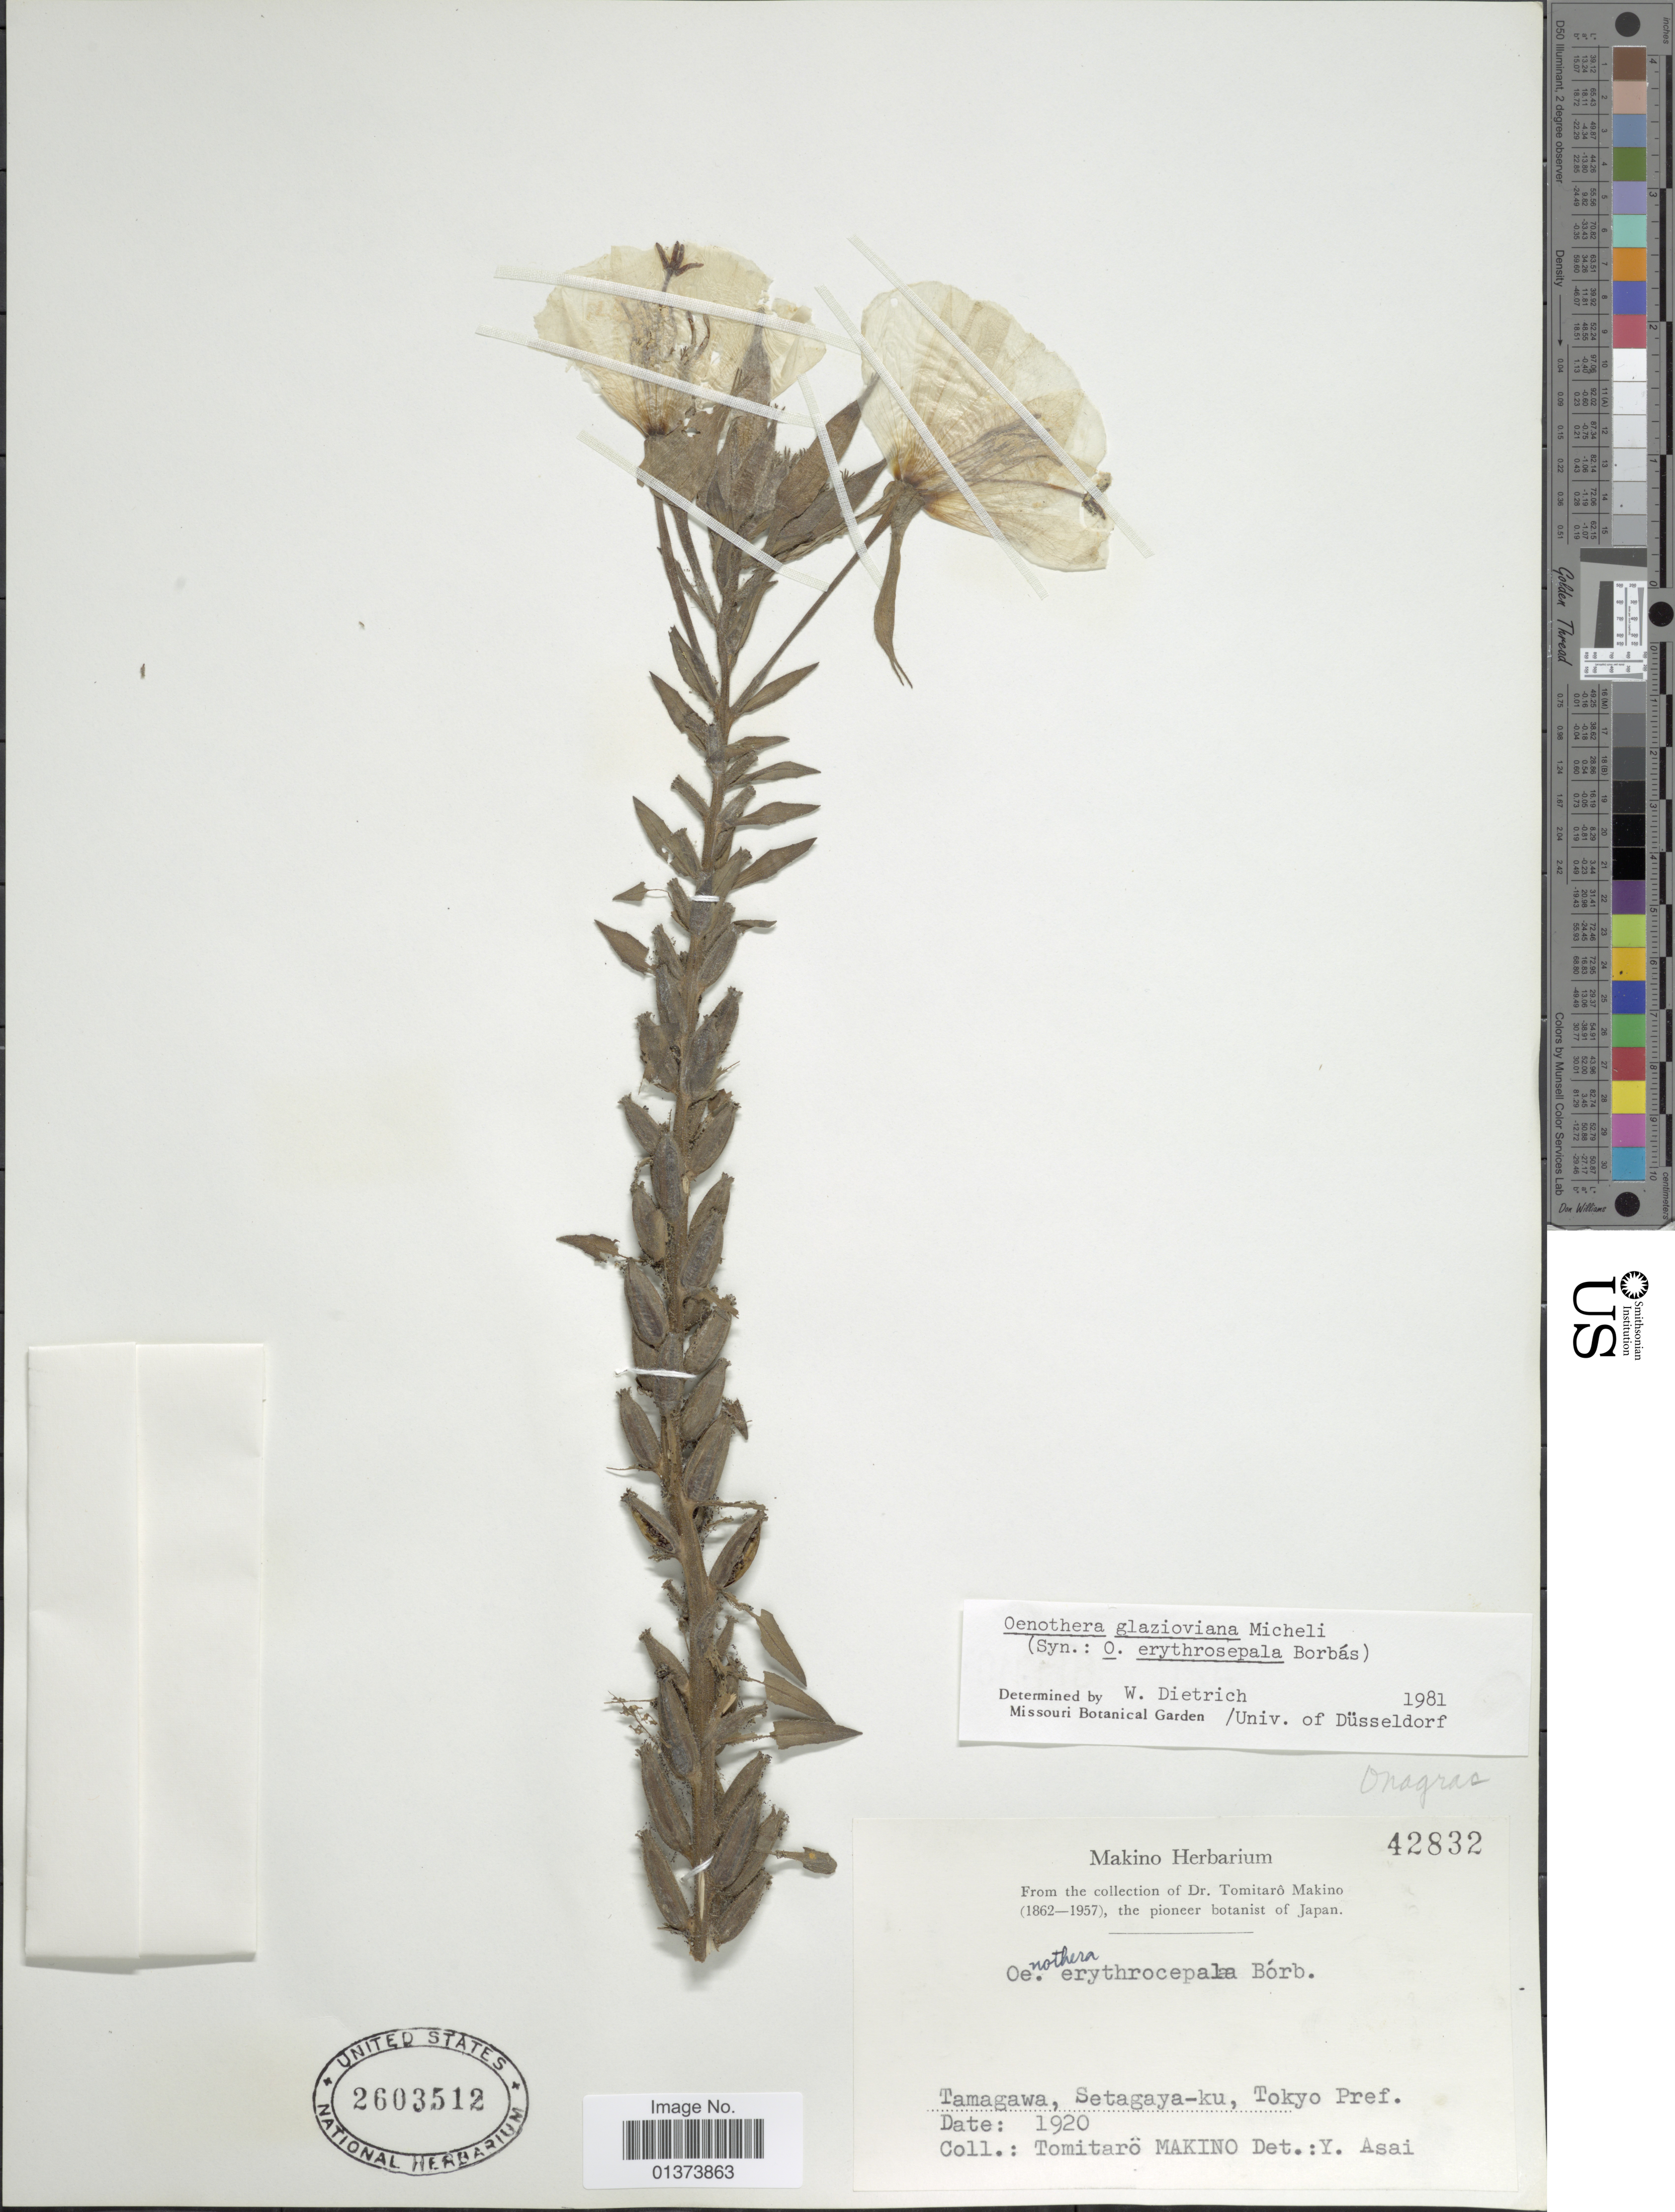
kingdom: Plantae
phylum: Tracheophyta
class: Magnoliopsida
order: Myrtales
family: Onagraceae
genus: Oenothera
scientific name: Oenothera glazioviana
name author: Micheli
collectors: T. Makino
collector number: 42832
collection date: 1920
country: Japan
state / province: Tokyo, Federal City of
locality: Tamagawa, Setagaya-ku, Tokyo Pref.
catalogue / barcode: US 2603512